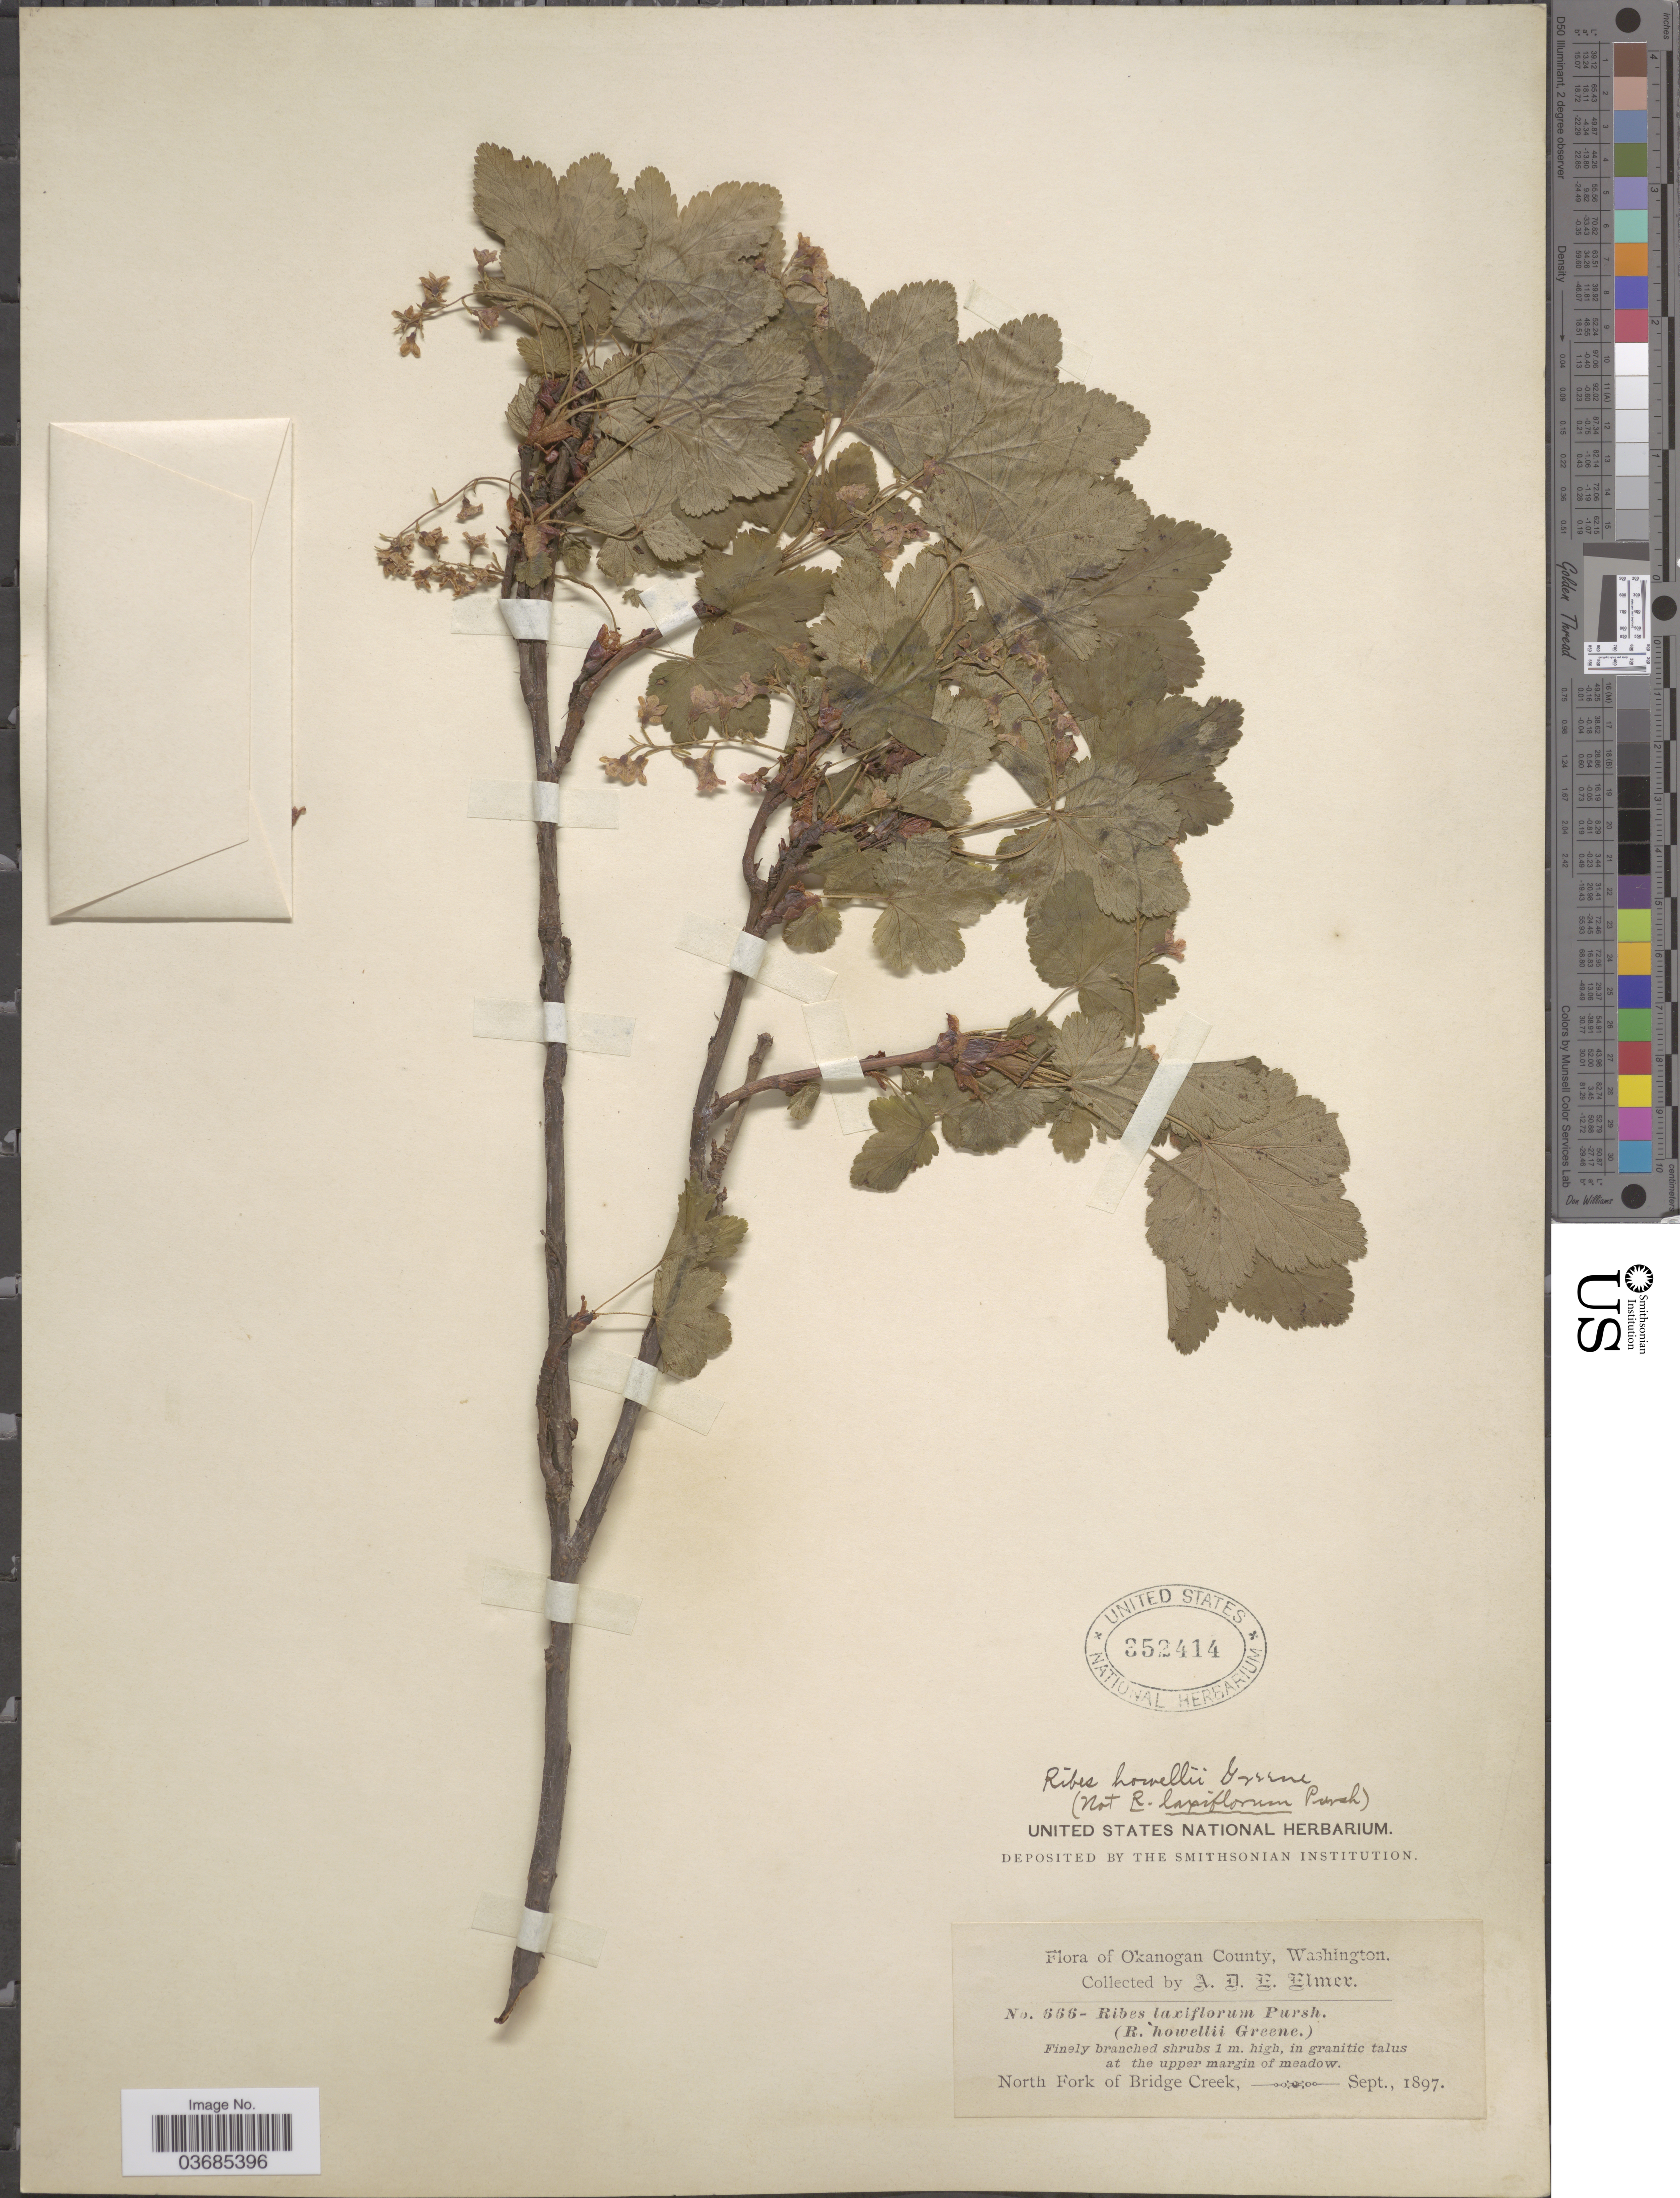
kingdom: Plantae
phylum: Tracheophyta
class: Magnoliopsida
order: Saxifragales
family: Grossulariaceae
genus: Ribes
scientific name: Ribes acerifolium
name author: Howell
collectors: A. D. E. Elmer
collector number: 666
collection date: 1897-09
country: United States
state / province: Washington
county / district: Okanogan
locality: Okanogan County. At the upper margin of meadow. North Fork of Bridge Creek.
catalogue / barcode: US 352414